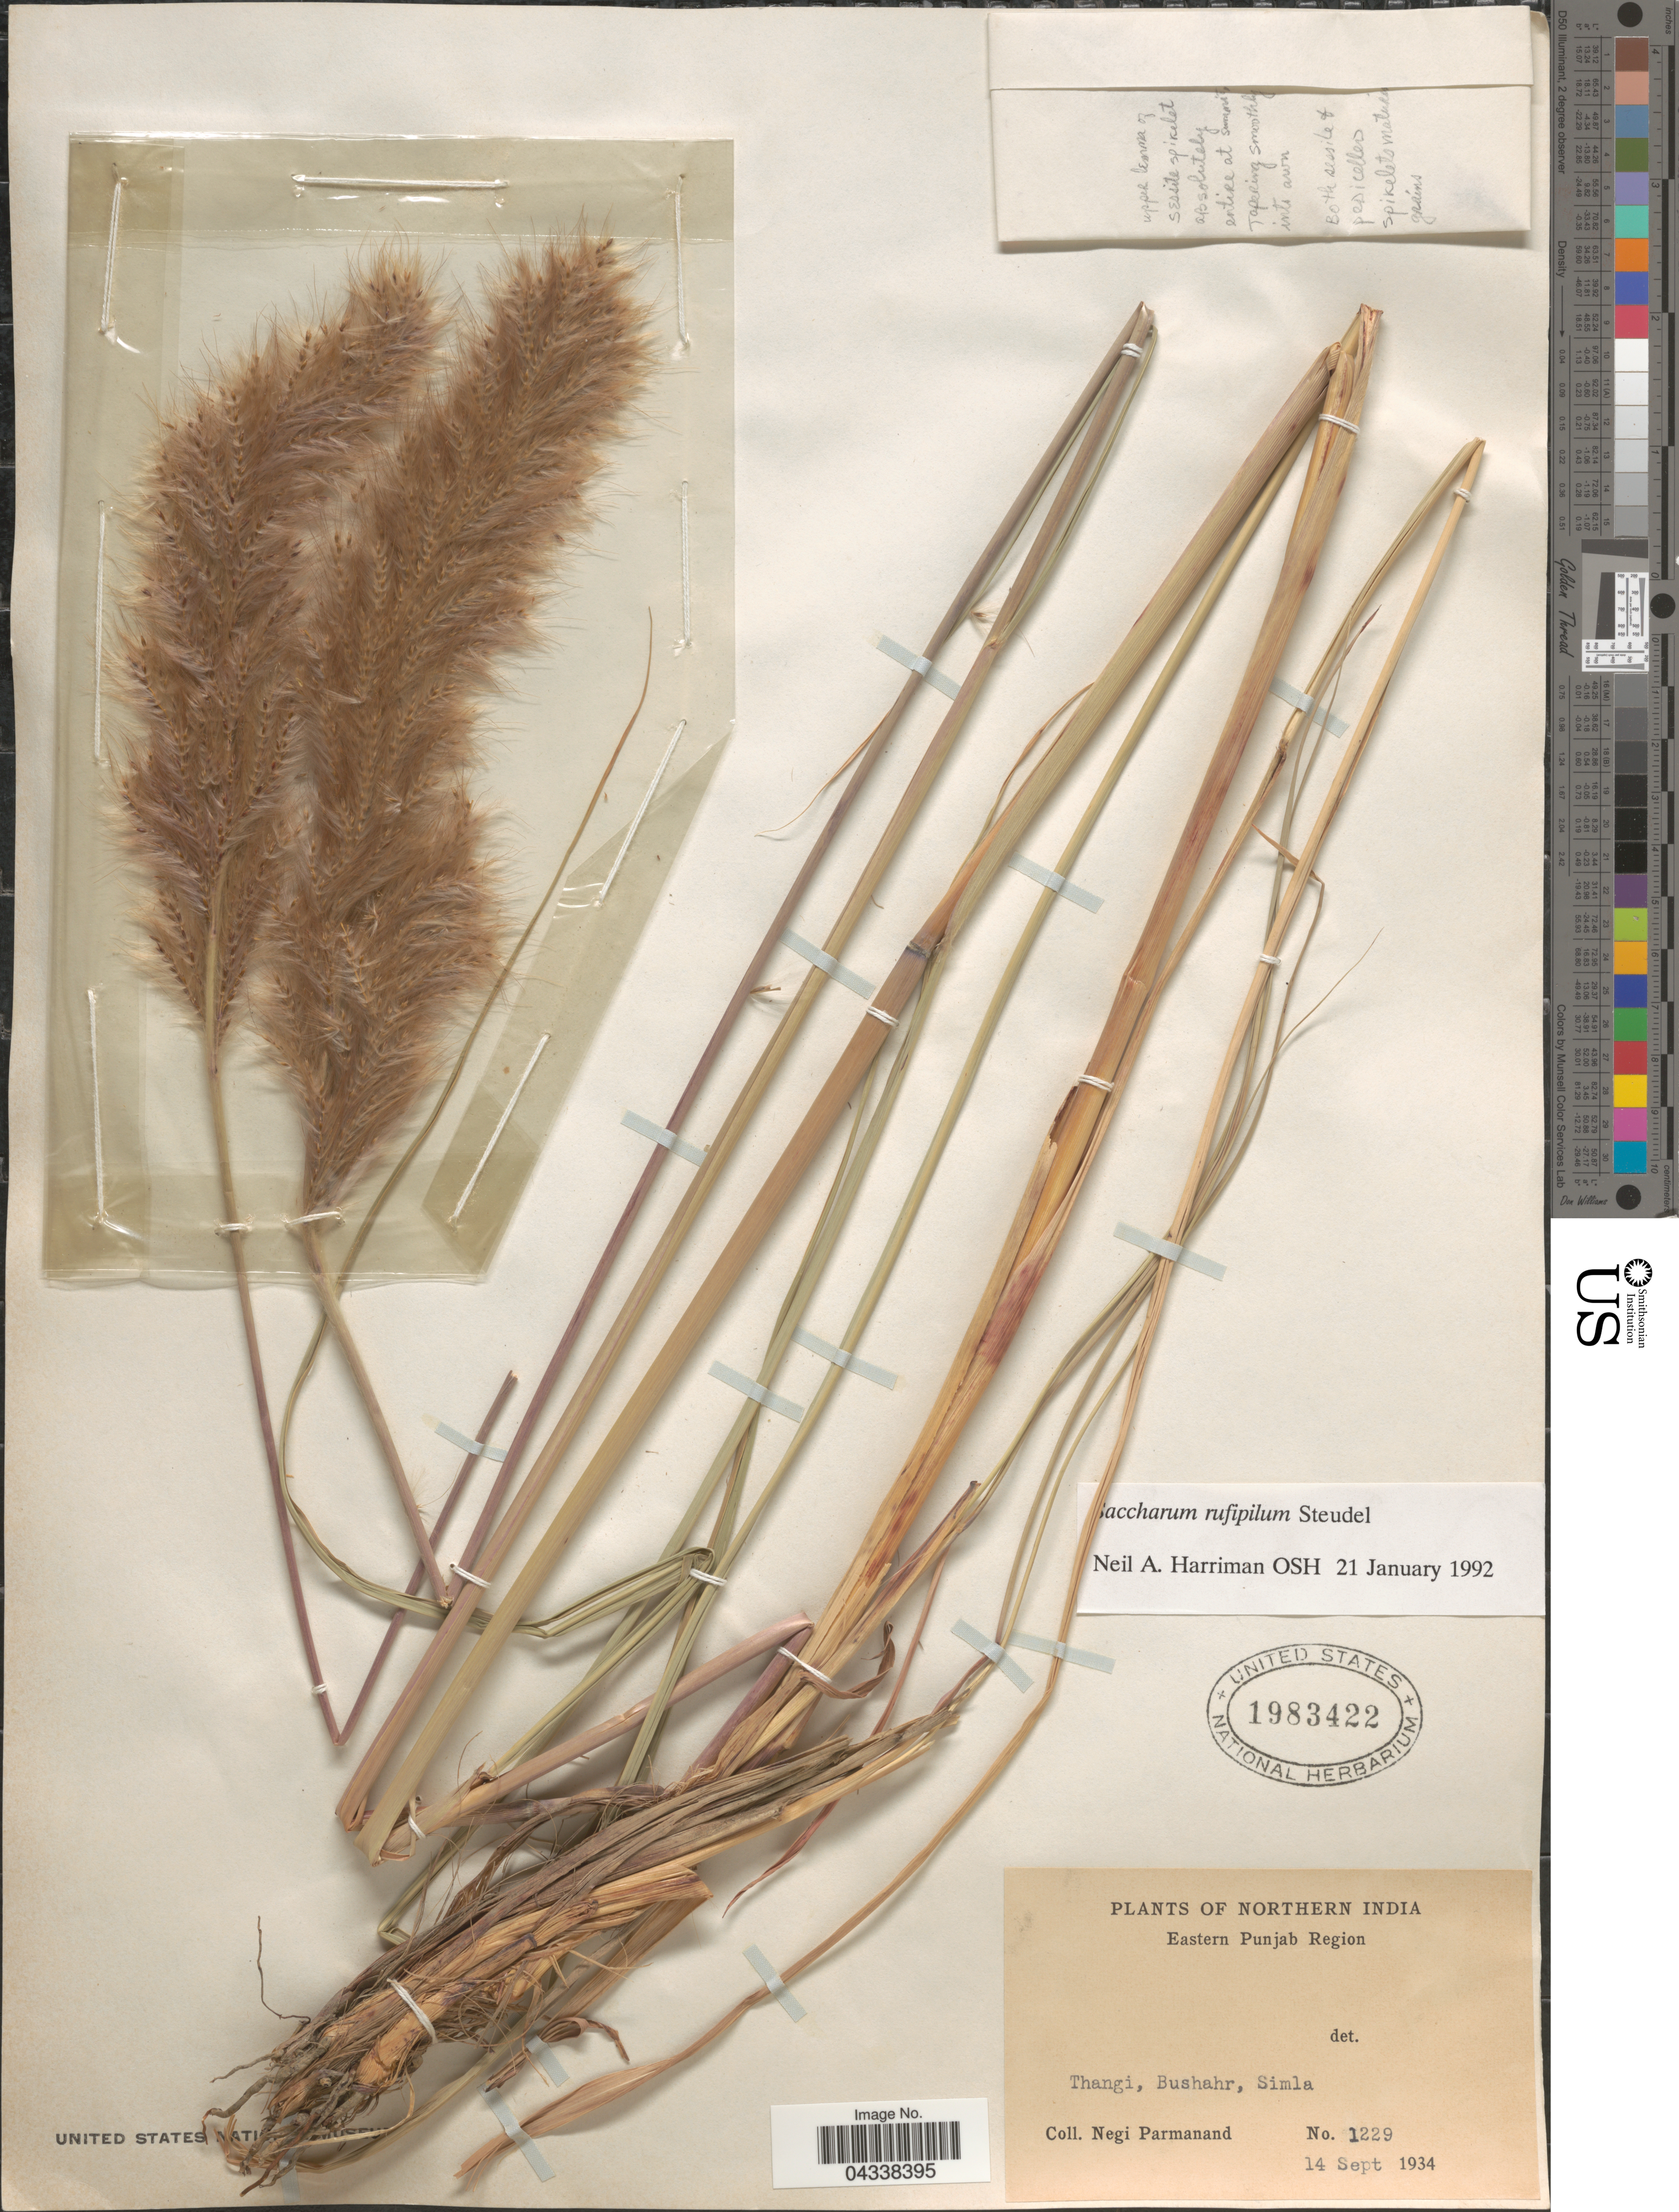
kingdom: Plantae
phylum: Tracheophyta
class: Liliopsida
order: Poales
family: Poaceae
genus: Saccharum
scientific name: Saccharum rufipilum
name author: Steud.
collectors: N. Parmanand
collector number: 1229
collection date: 1934-09-14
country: India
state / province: Himachal Pradesh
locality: Northern India. Eastern Punjab Region. Thangi, Bushahr, Simla.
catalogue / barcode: US 1983422